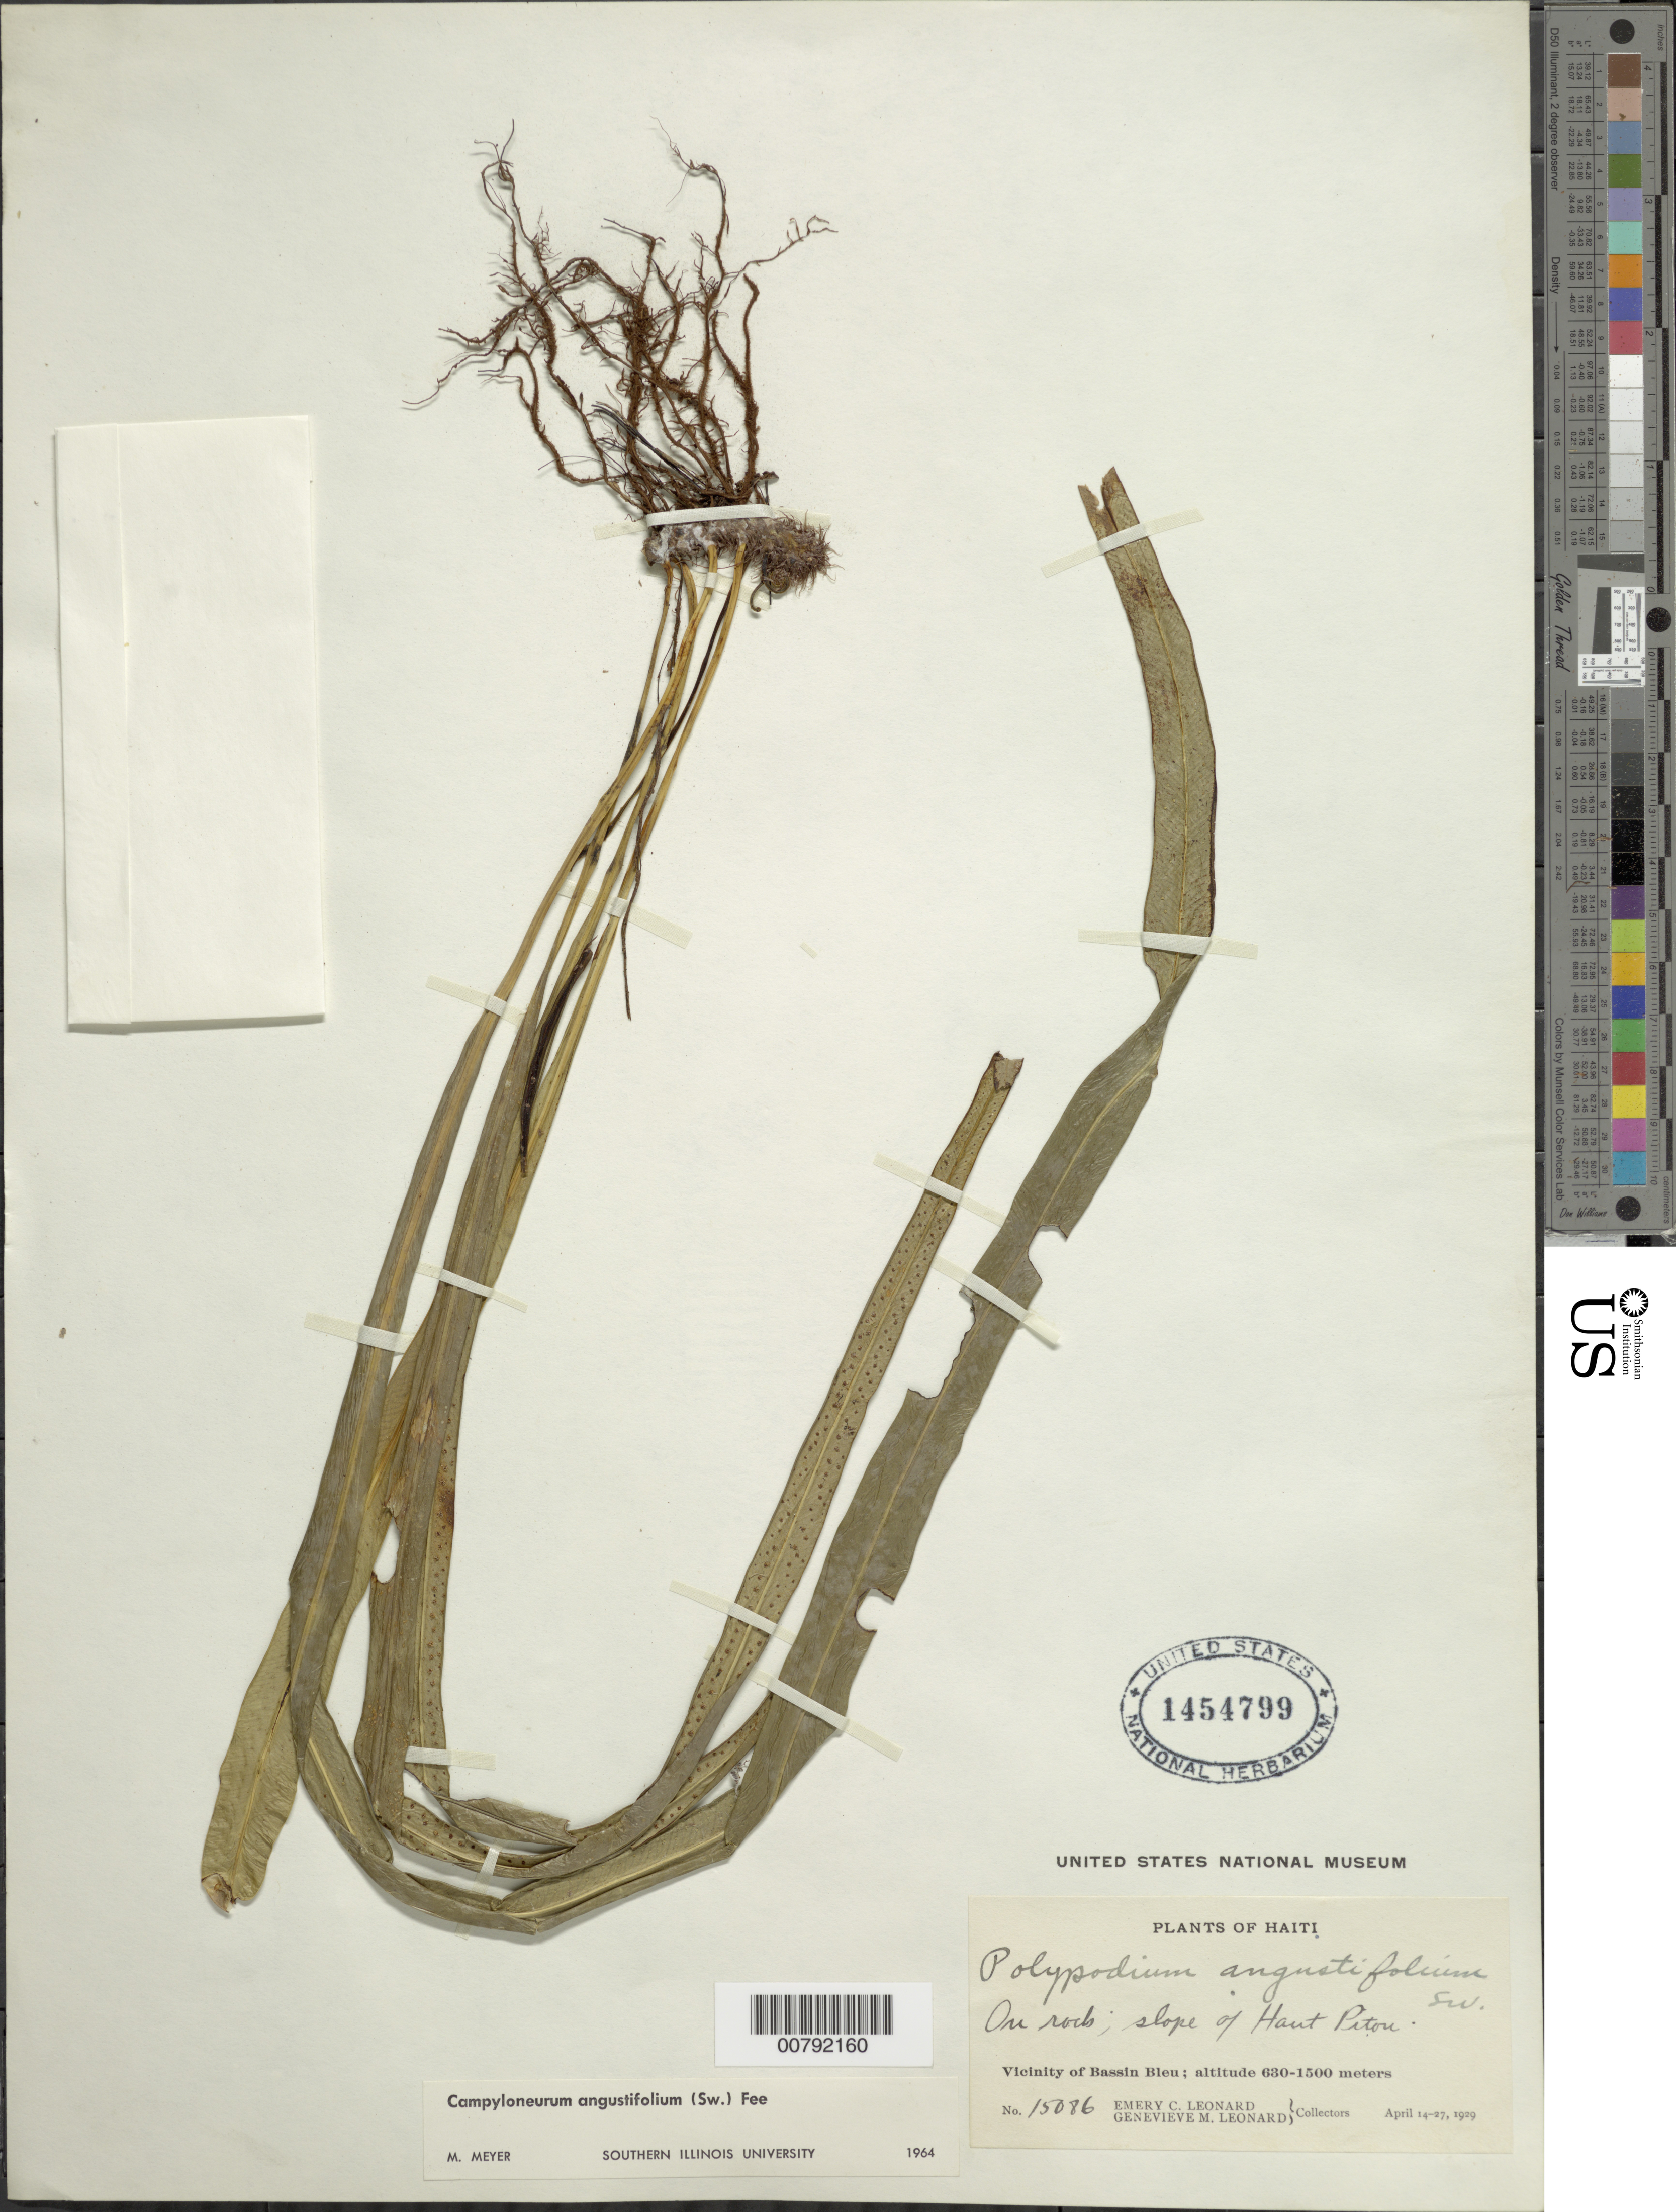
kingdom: Plantae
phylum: Tracheophyta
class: Polypodiopsida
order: Polypodiales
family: Polypodiaceae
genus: Campyloneurum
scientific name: Campyloneurum angustifolium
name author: (Sw.) Fée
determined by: Myer, M.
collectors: E. C. Leonard & G. M. Leonard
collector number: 15086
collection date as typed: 14 Apr 1929 to 27 Apr 1929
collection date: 1929-04-14/1929-04-27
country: Haiti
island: Hispaniola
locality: Bassin Bleu, slope of Haut Piton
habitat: On rock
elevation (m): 630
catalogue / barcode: US 1454799